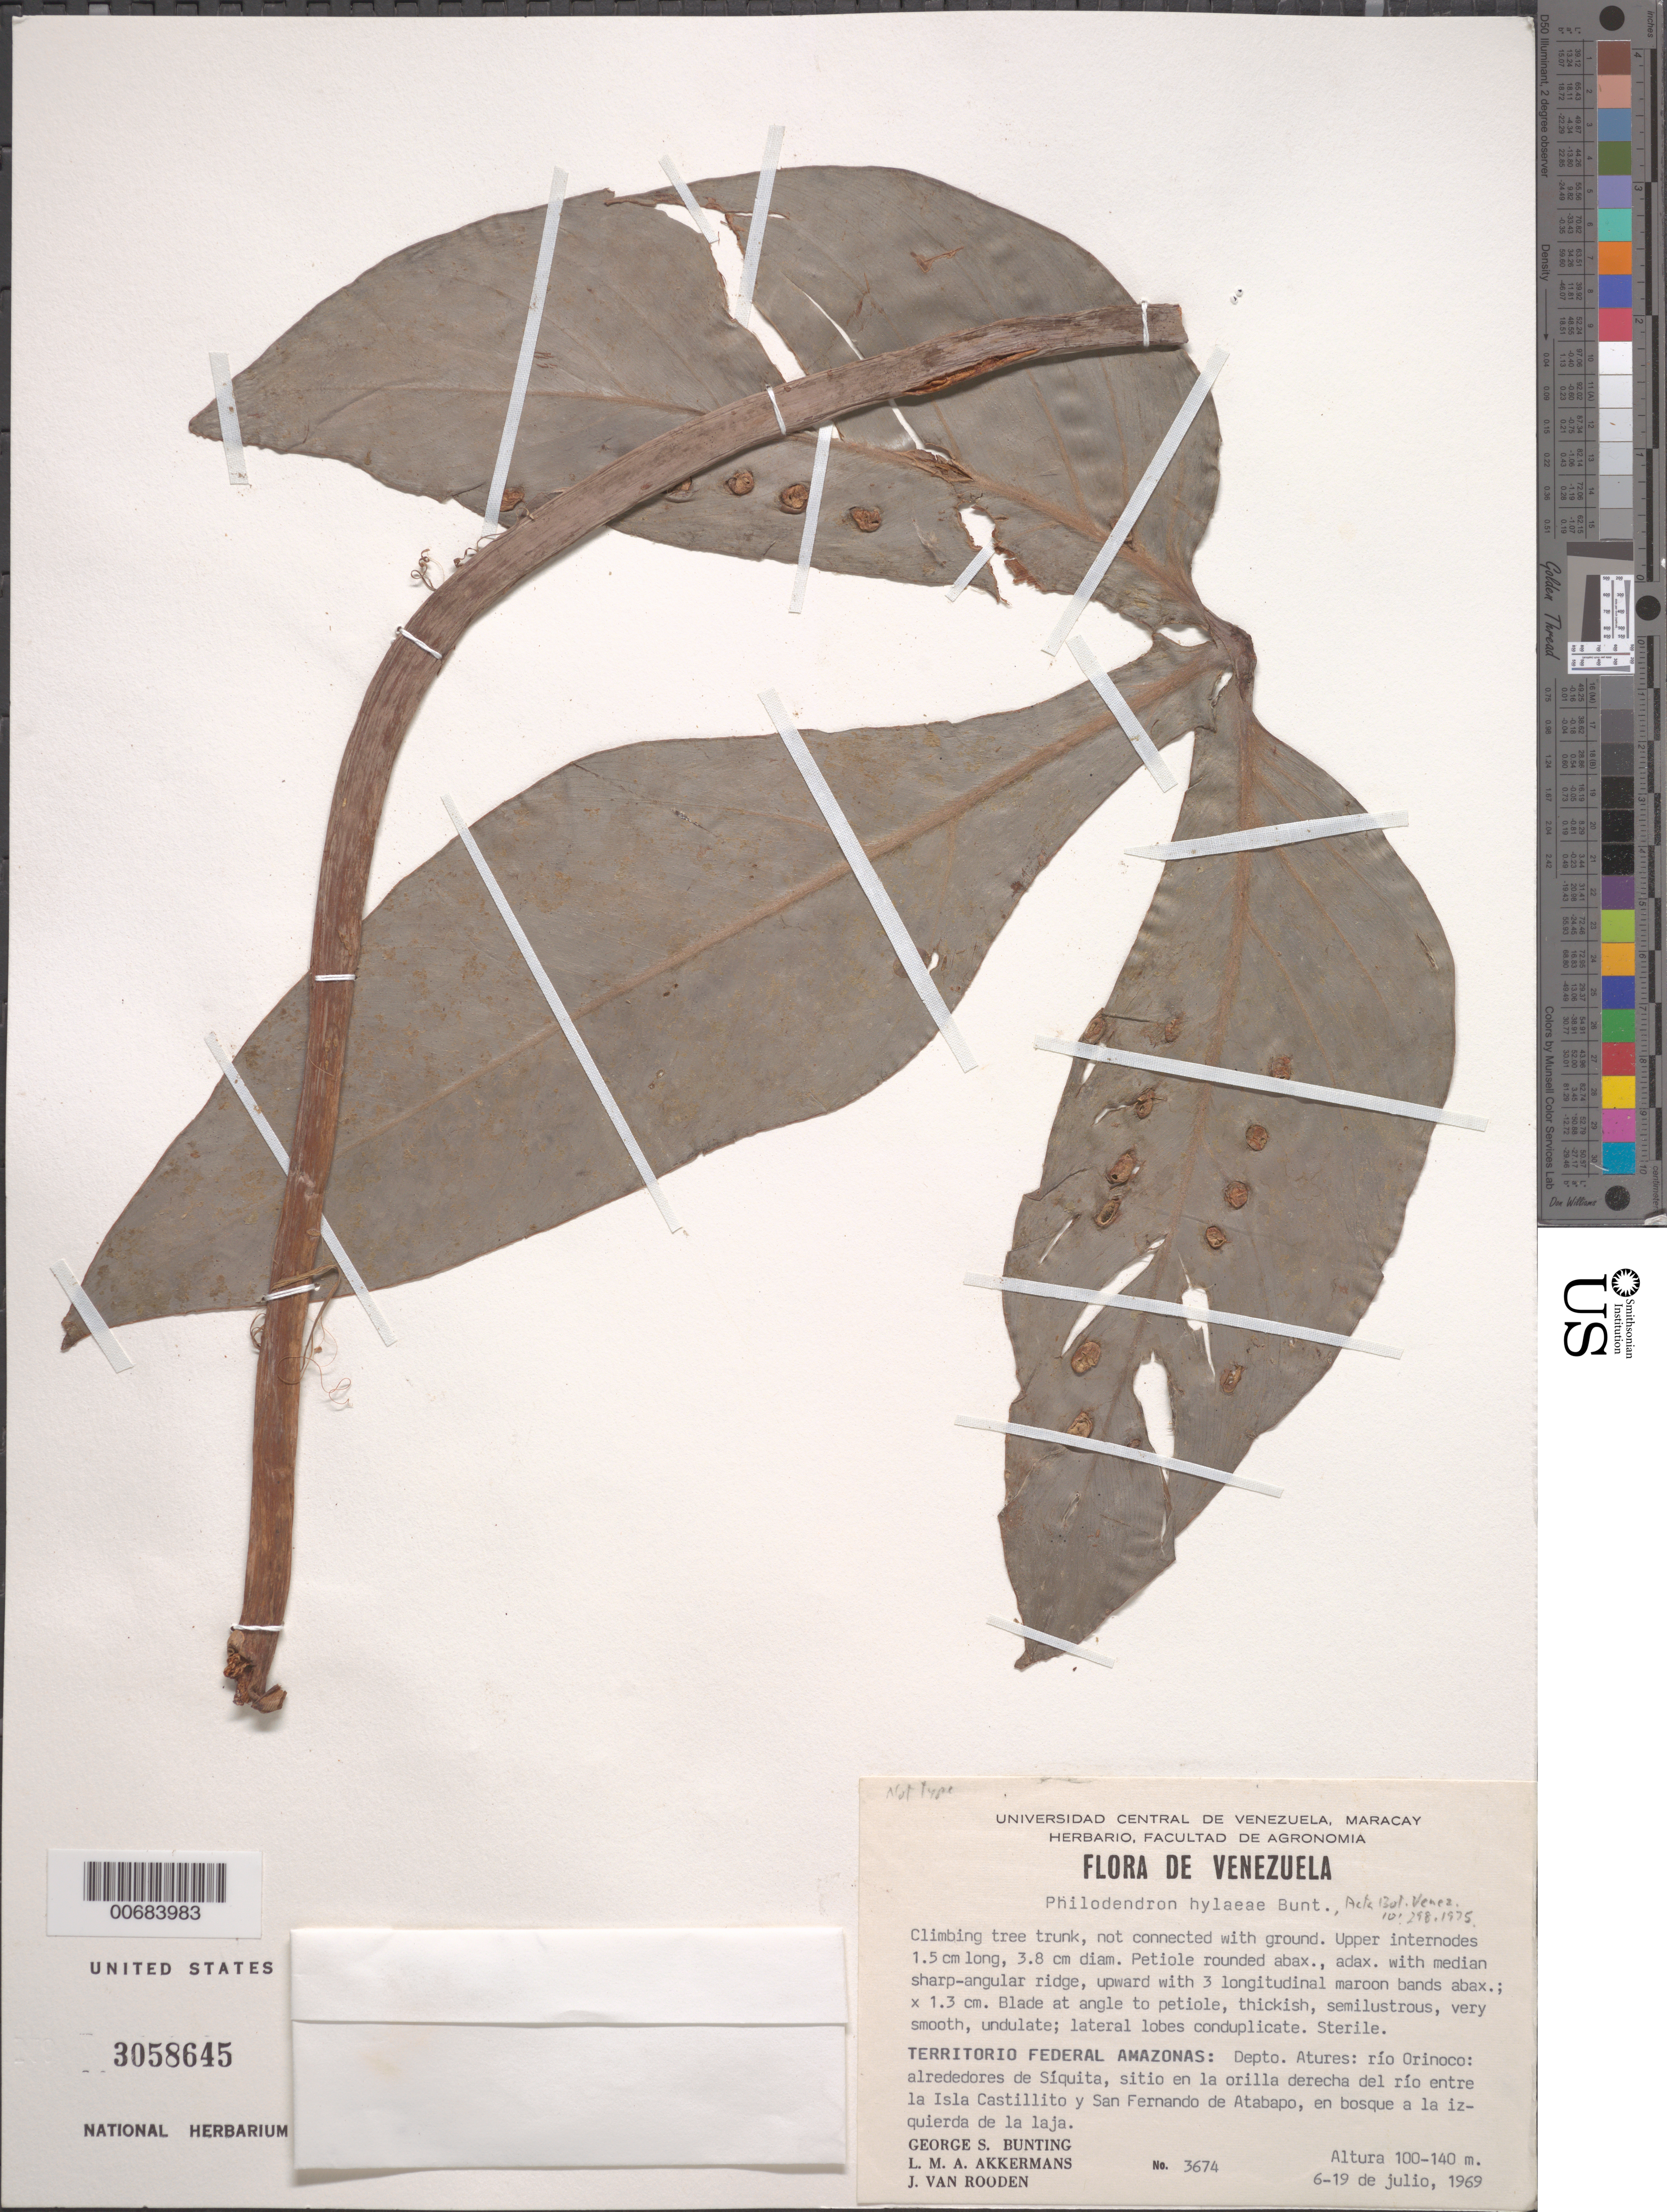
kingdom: Plantae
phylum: Tracheophyta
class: Liliopsida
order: Alismatales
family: Araceae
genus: Philodendron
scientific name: Philodendron hylaeae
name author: G.S. Bunting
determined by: Bunting, G. S.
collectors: G. S. Bunting, L. M. Akkermans & J. Van Rooden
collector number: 3674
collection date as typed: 6-Jul-69 to 19-Jul-69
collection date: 1969-07-06/1969-07-19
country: Venezuela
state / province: Amazonas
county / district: Atures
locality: Río Orinoco, Siquita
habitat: Bosque a la izquierda de la laja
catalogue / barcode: US 3058645